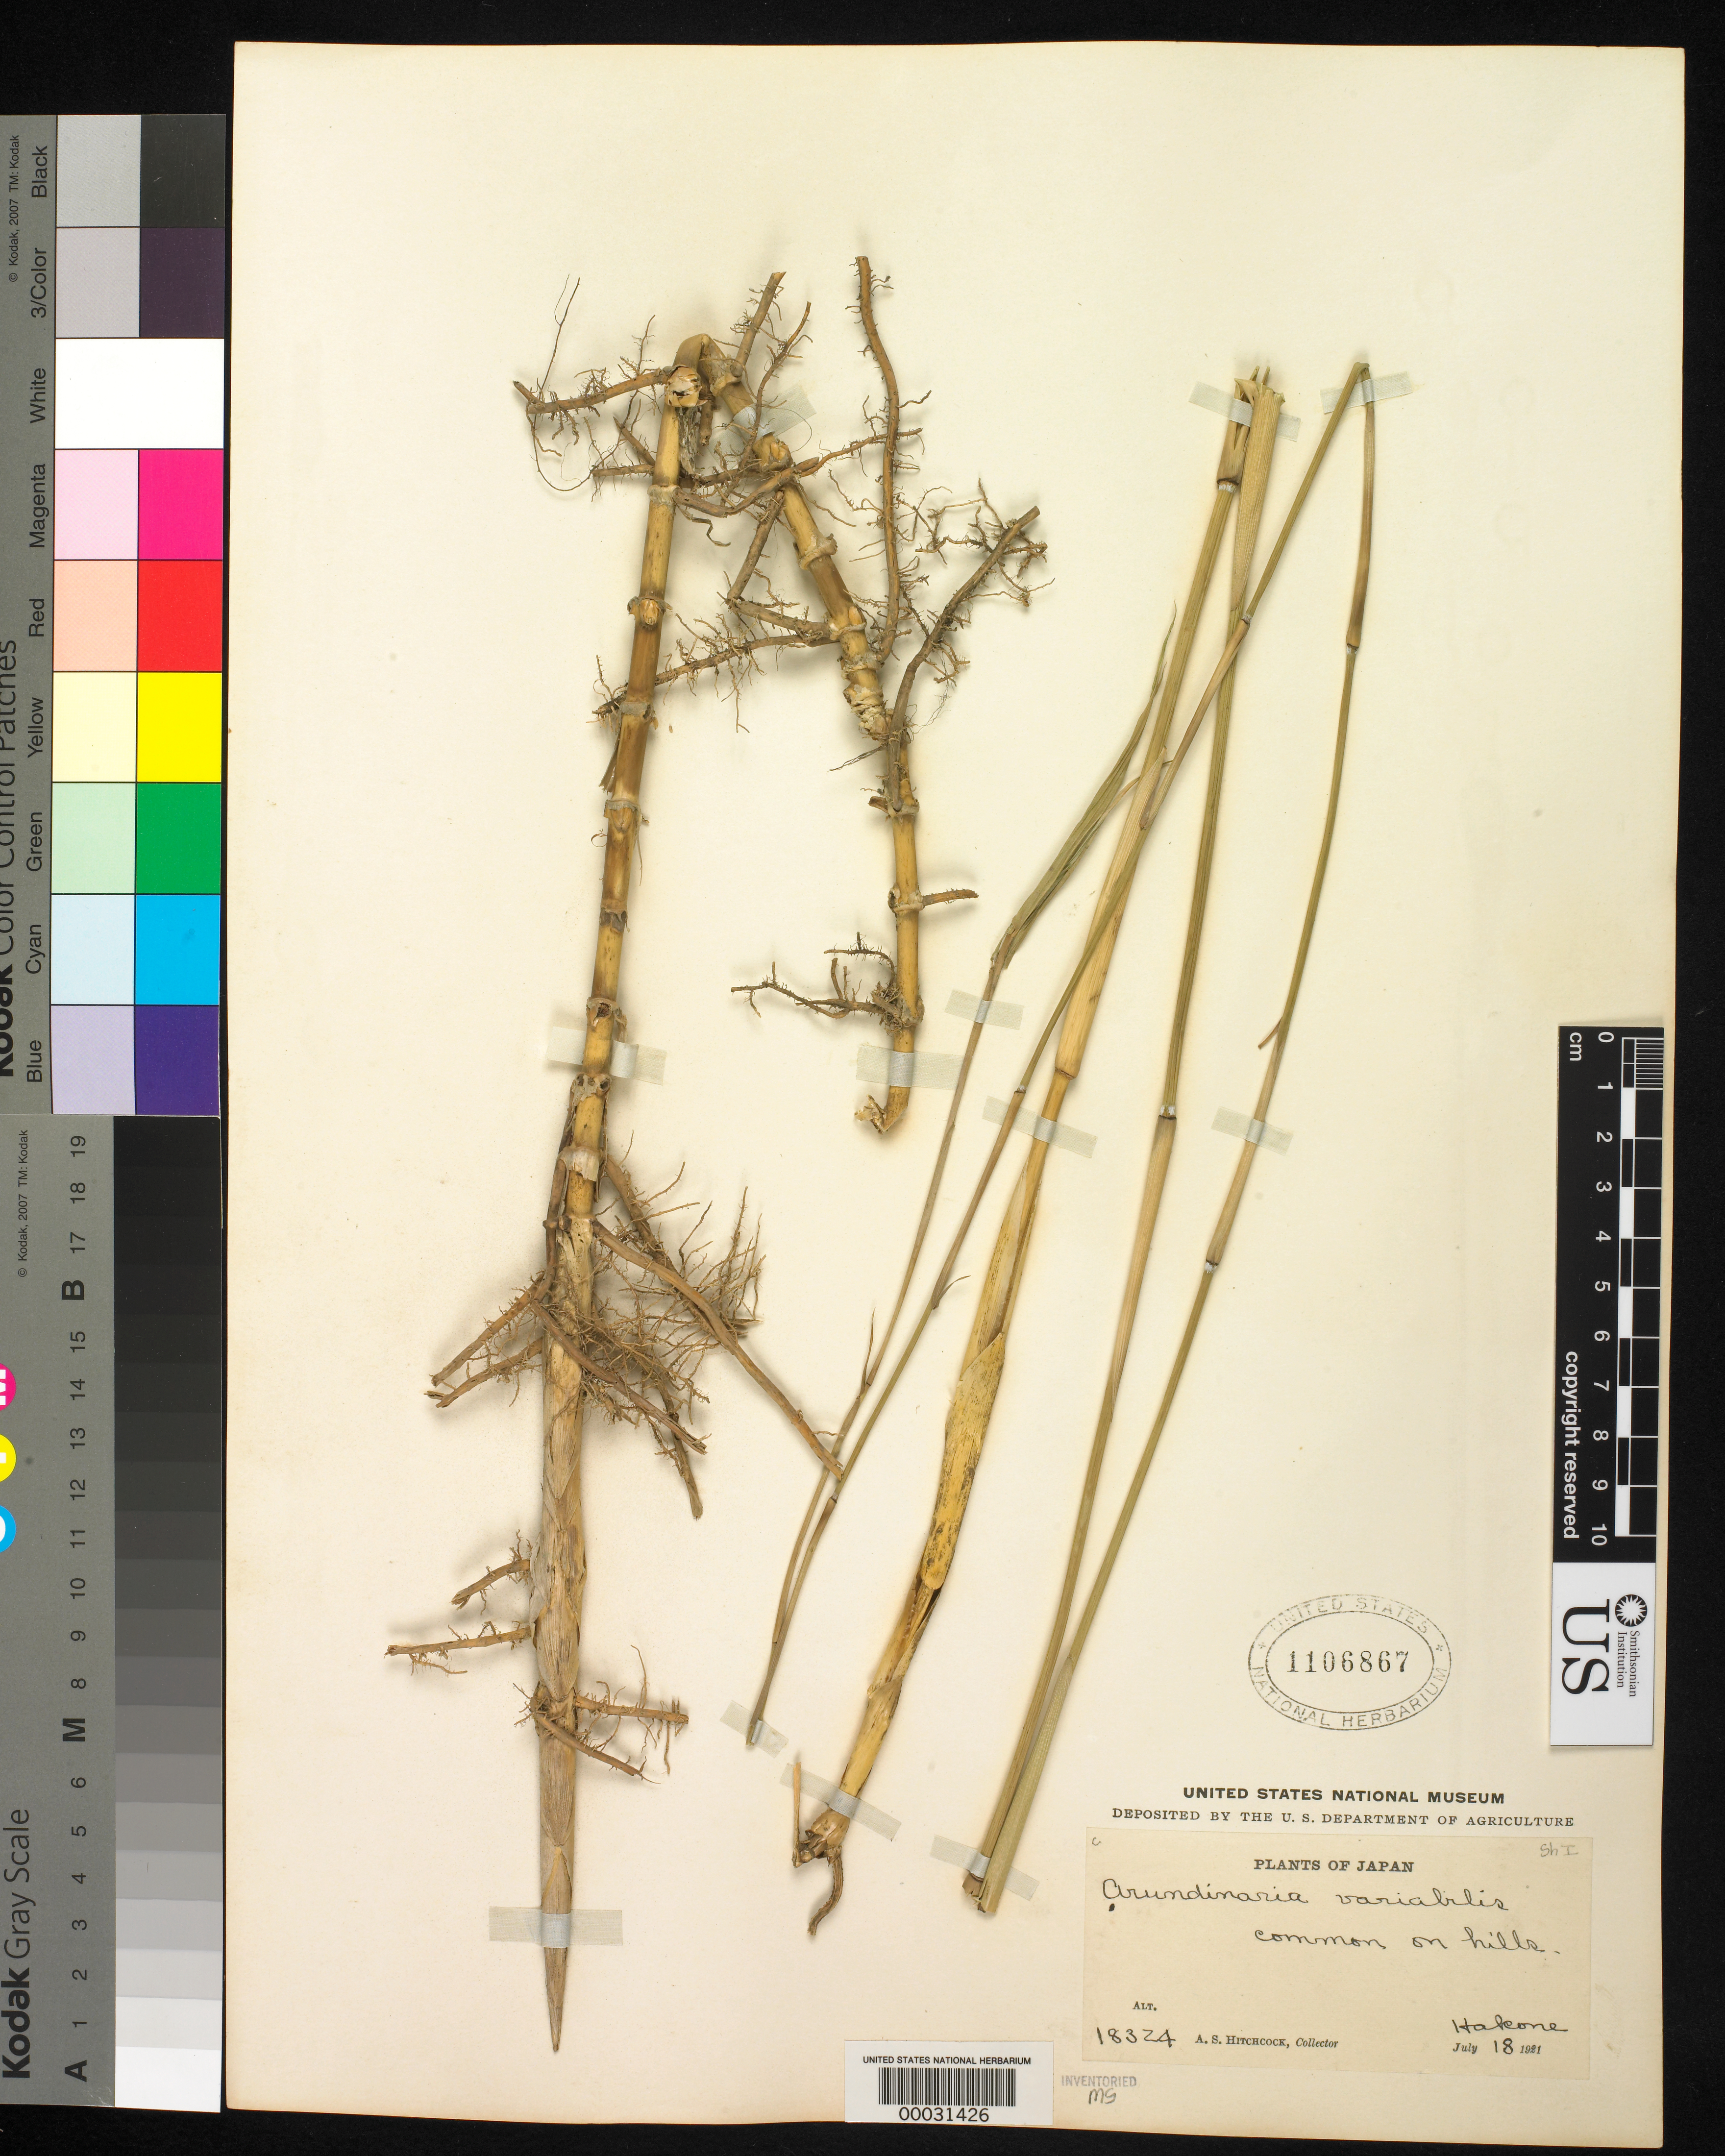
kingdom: Plantae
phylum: Tracheophyta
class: Liliopsida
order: Poales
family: Poaceae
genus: Pleioblastus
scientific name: Pleioblastus fortunei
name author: (Van Houtte) Nakai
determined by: Poaceae Reorganization Project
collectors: A. S. Hitchcock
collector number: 18324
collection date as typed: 18 Jul 1921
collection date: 1921-07-18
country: Japan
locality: Hakone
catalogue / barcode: US 1106867